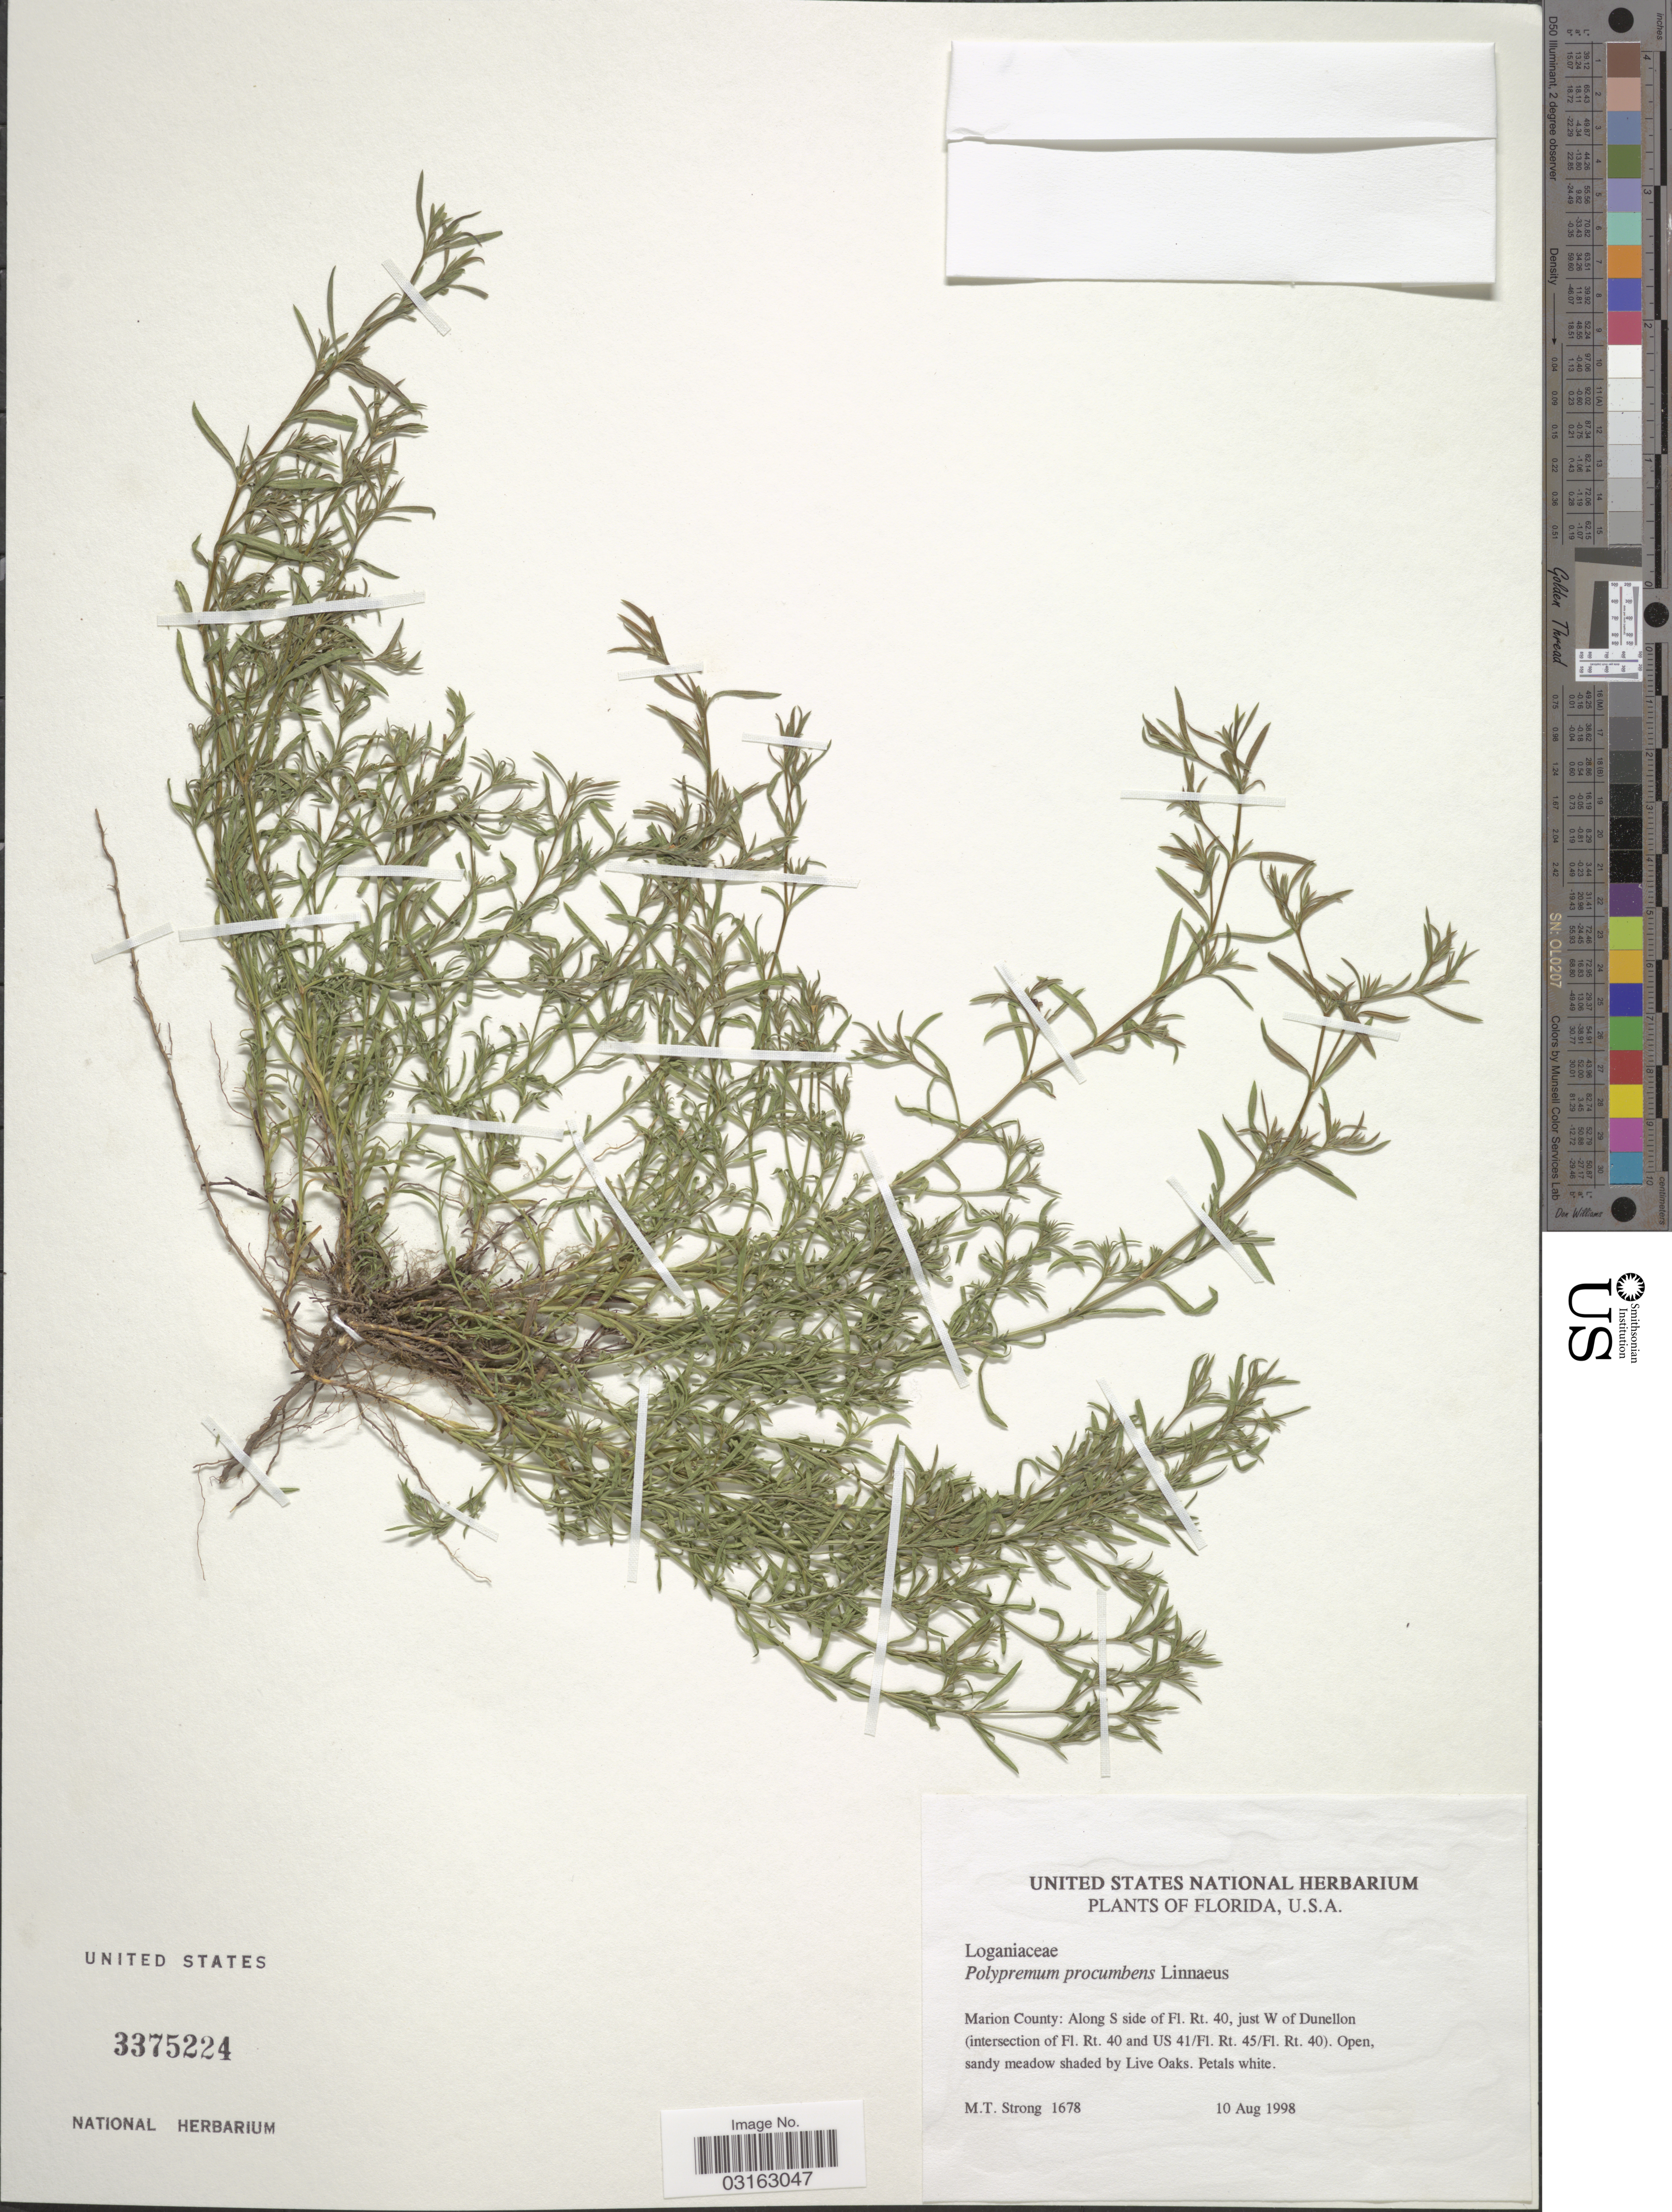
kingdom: Plantae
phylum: Tracheophyta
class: Magnoliopsida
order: Lamiales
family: Tetrachondraceae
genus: Polypremum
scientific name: Polypremum procumbens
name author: L.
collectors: M. T. Strong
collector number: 1678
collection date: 1998-08-10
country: United States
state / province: Florida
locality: Marion County: Along S side of Fl. Rt. 40, just W of Dunellon (intersection of Fl. Rt. 40 and US 41/Fl. Rt. 45/Fl. Rt. 40).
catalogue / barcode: US 3375224